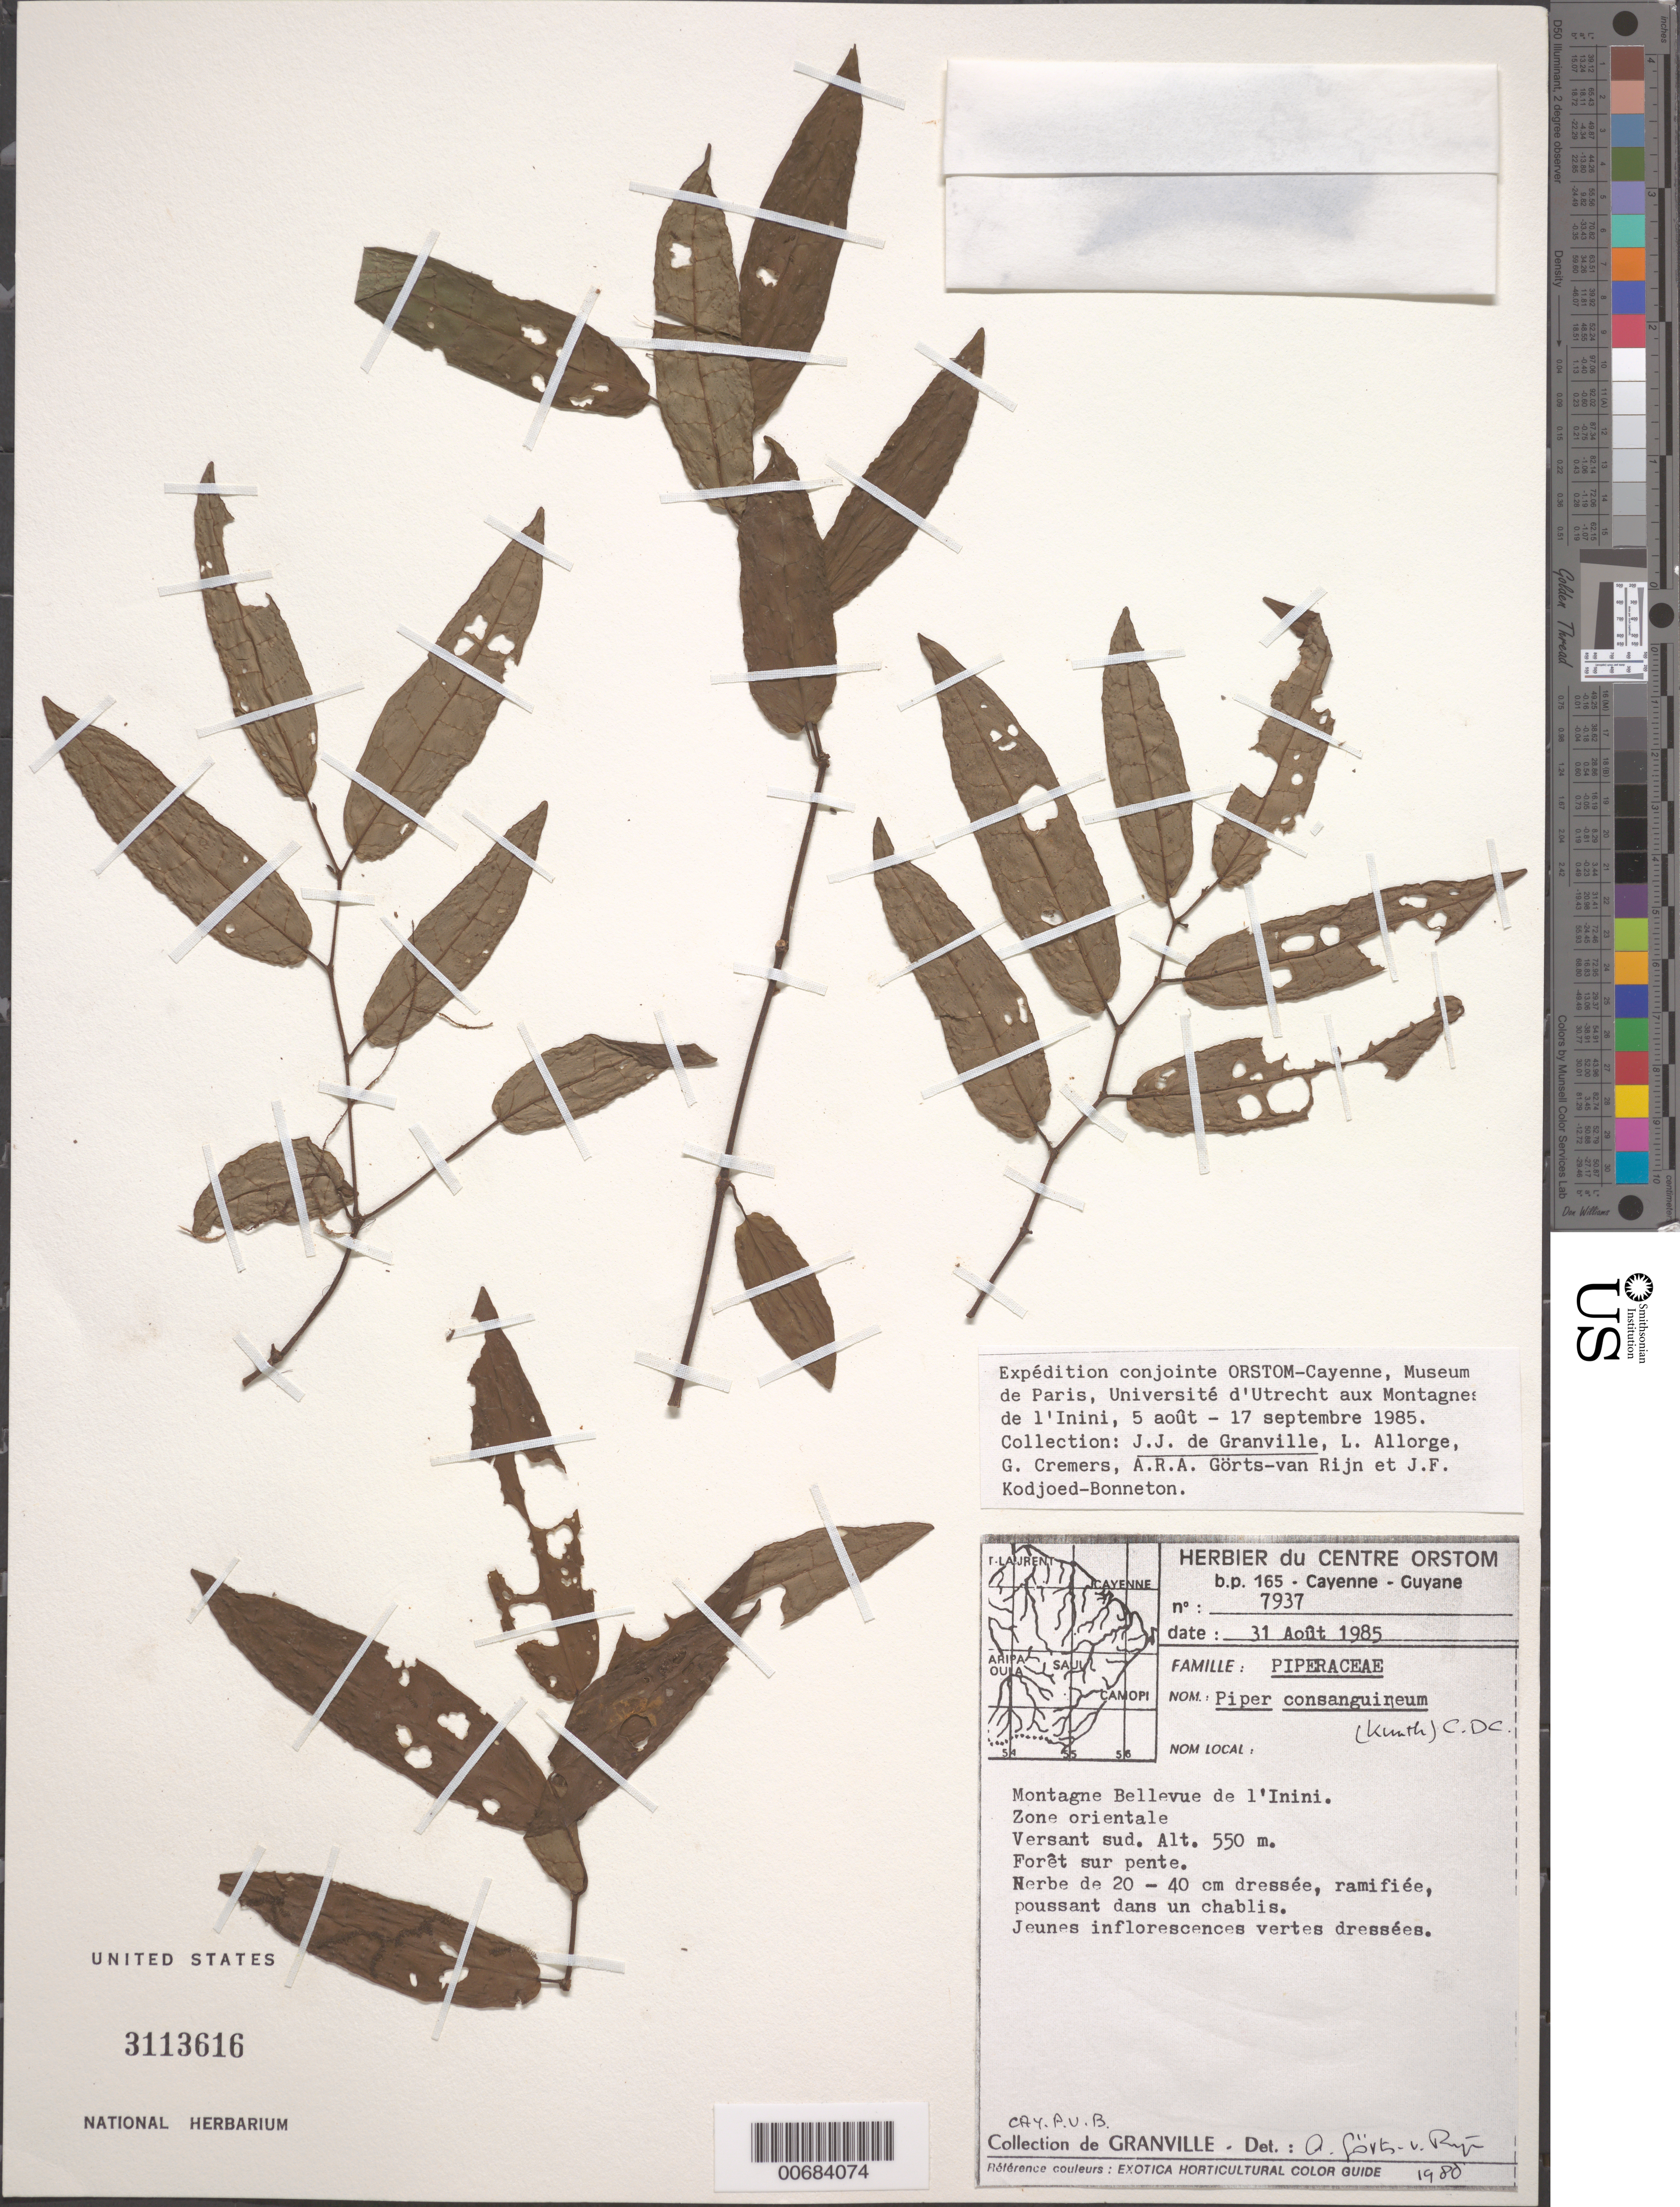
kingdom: Plantae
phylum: Tracheophyta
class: Magnoliopsida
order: Piperales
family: Piperaceae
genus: Piper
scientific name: Piper consanguineum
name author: Kunth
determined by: Görts-van Rijn, A. R. A.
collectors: J.-J. de Granville, L. Allorge, G. Cremers, A. .R. A. Görts-van Rijn & J. Kodjoed-Bonneton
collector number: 7937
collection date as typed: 31-Aug-85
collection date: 1985-08-31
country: French Guiana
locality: Montagnes Bellevue de l'Inini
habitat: Zone oriental. Versant Sud. forêt sur pente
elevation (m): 550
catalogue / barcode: US 3113616